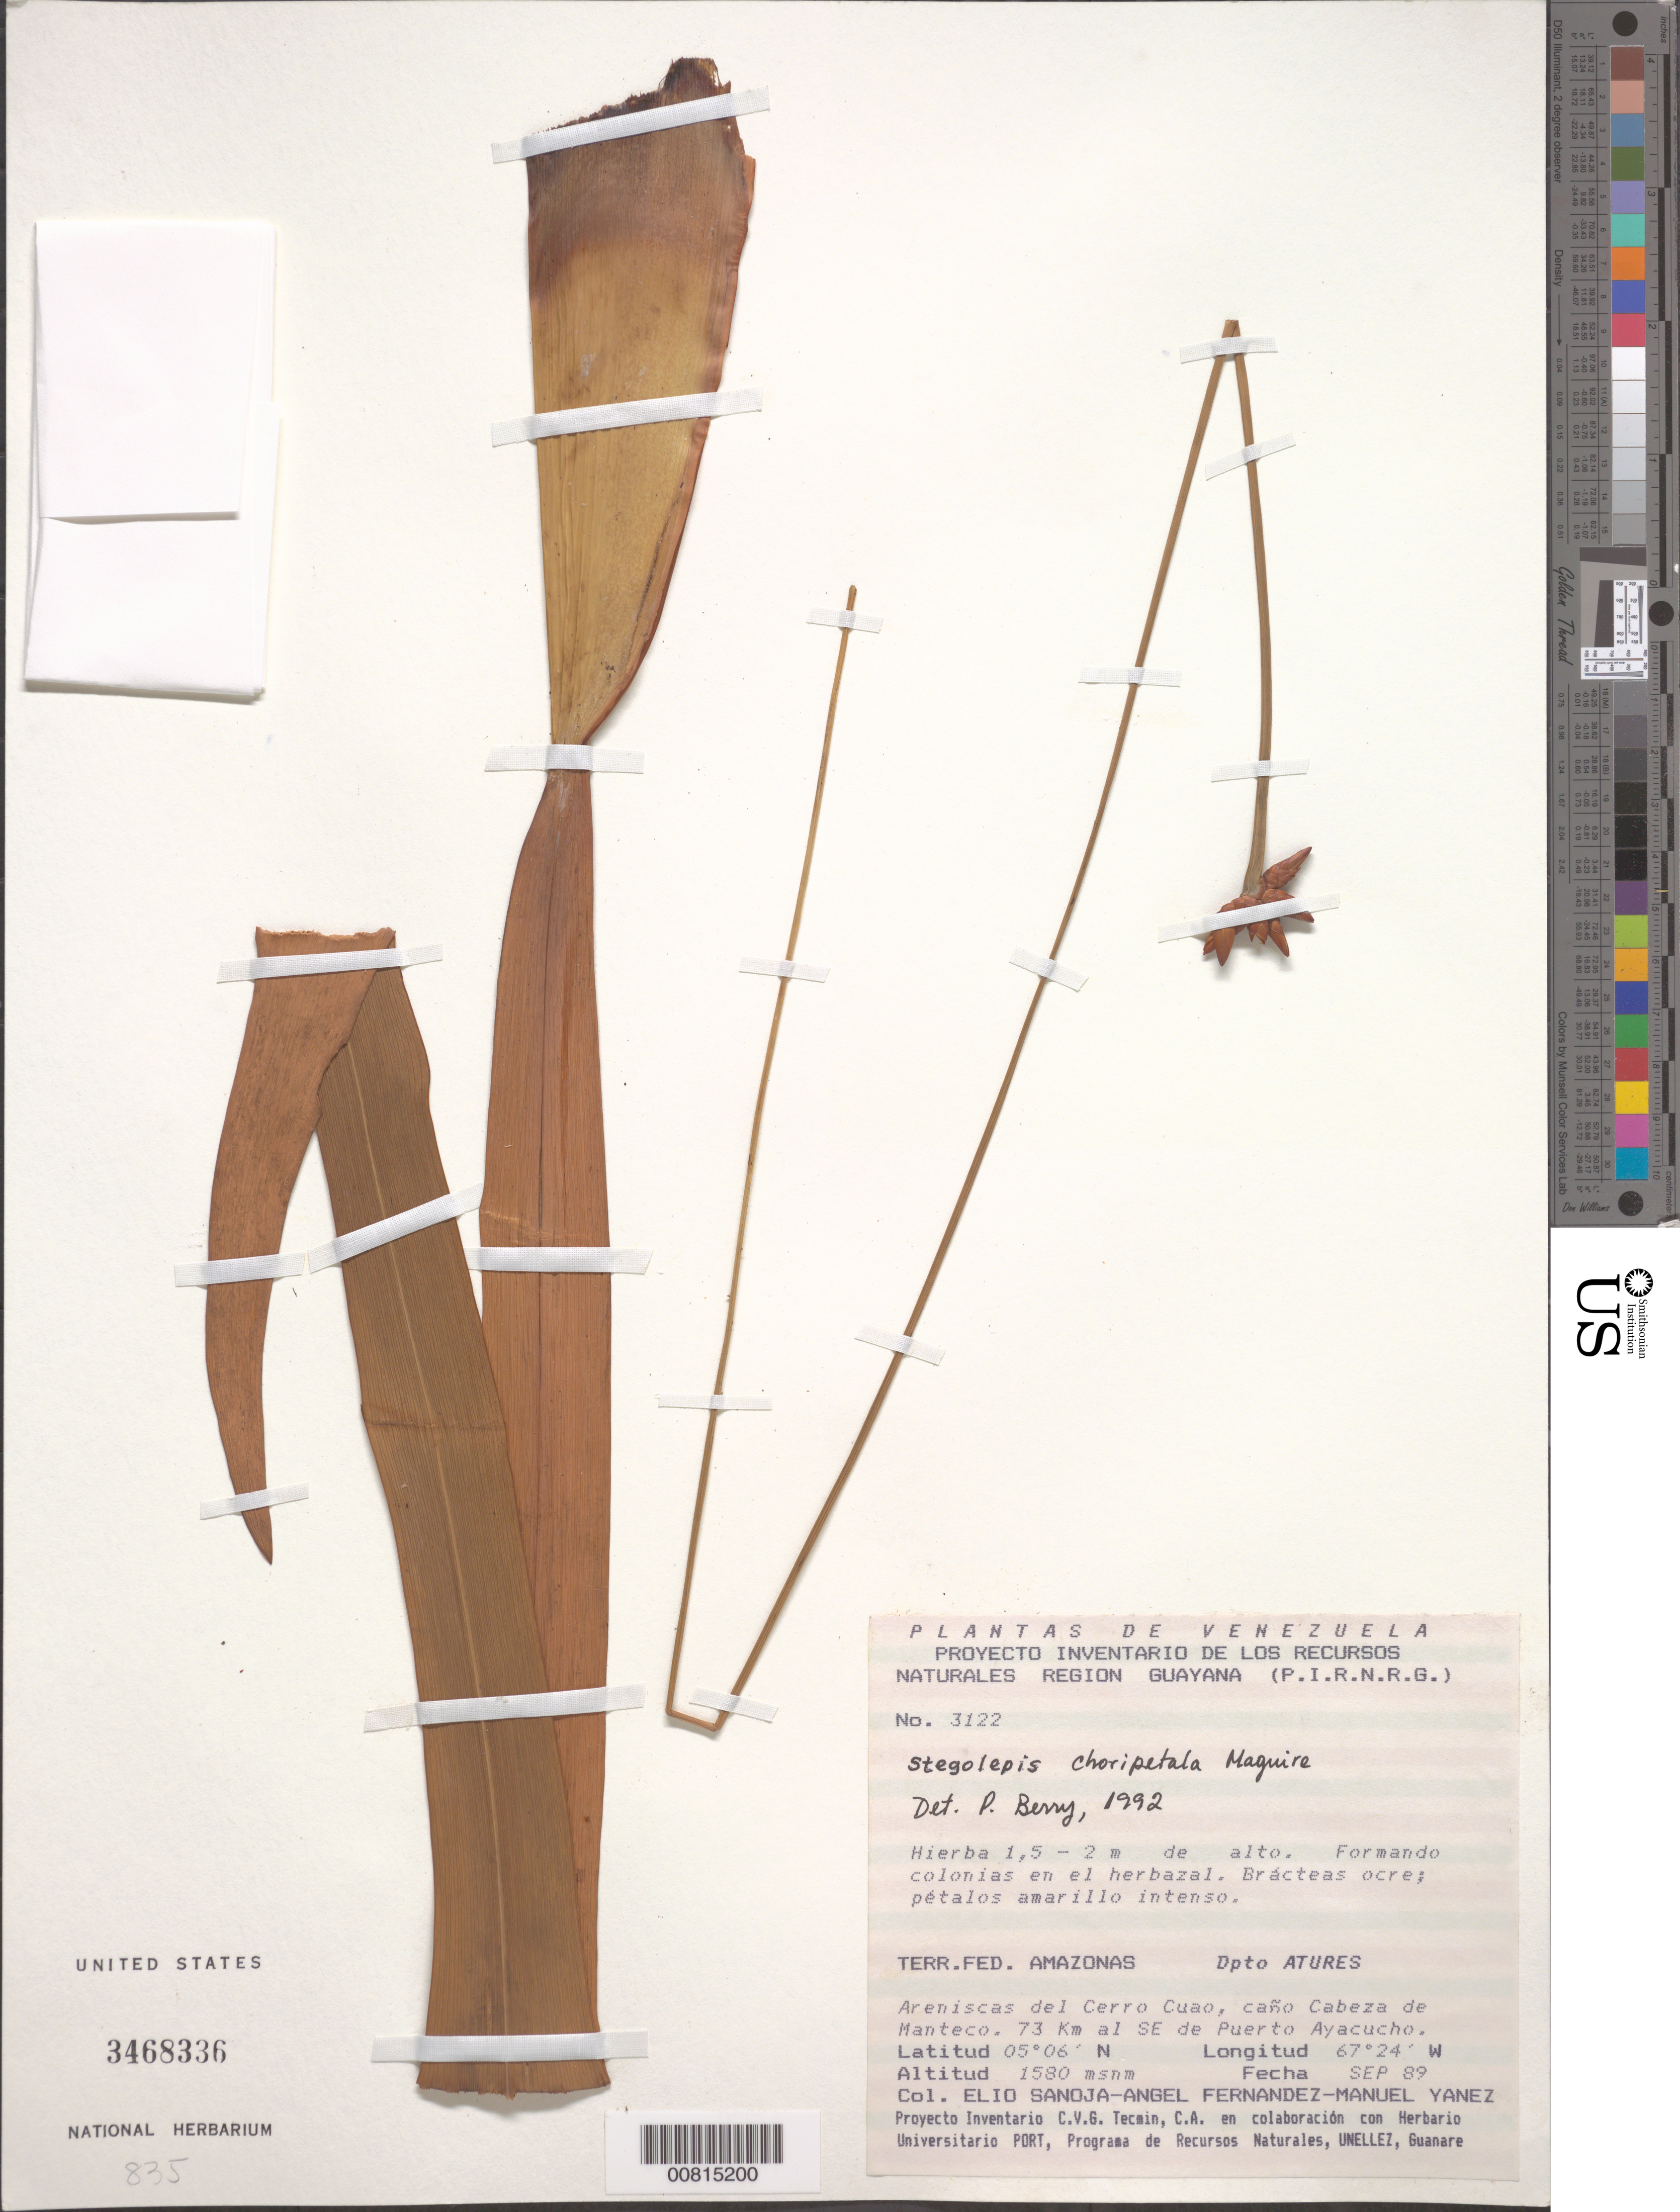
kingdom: Plantae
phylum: Tracheophyta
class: Liliopsida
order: Poales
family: Rapateaceae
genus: Stegolepis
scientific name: Stegolepis choripetala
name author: Maguire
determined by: Berry, P. E., (WIS), University of Wisconsin - Madison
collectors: E. Sanoja, A. Fernandez & M. Yanez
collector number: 3122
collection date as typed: Sep-89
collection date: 1989-09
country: Venezuela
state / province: Amazonas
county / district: Atures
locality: Cerro Cuao, Cabeza de Manteco, 73 km SE of Puerto Ayacucho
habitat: Herbazal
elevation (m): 1580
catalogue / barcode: US 3468336